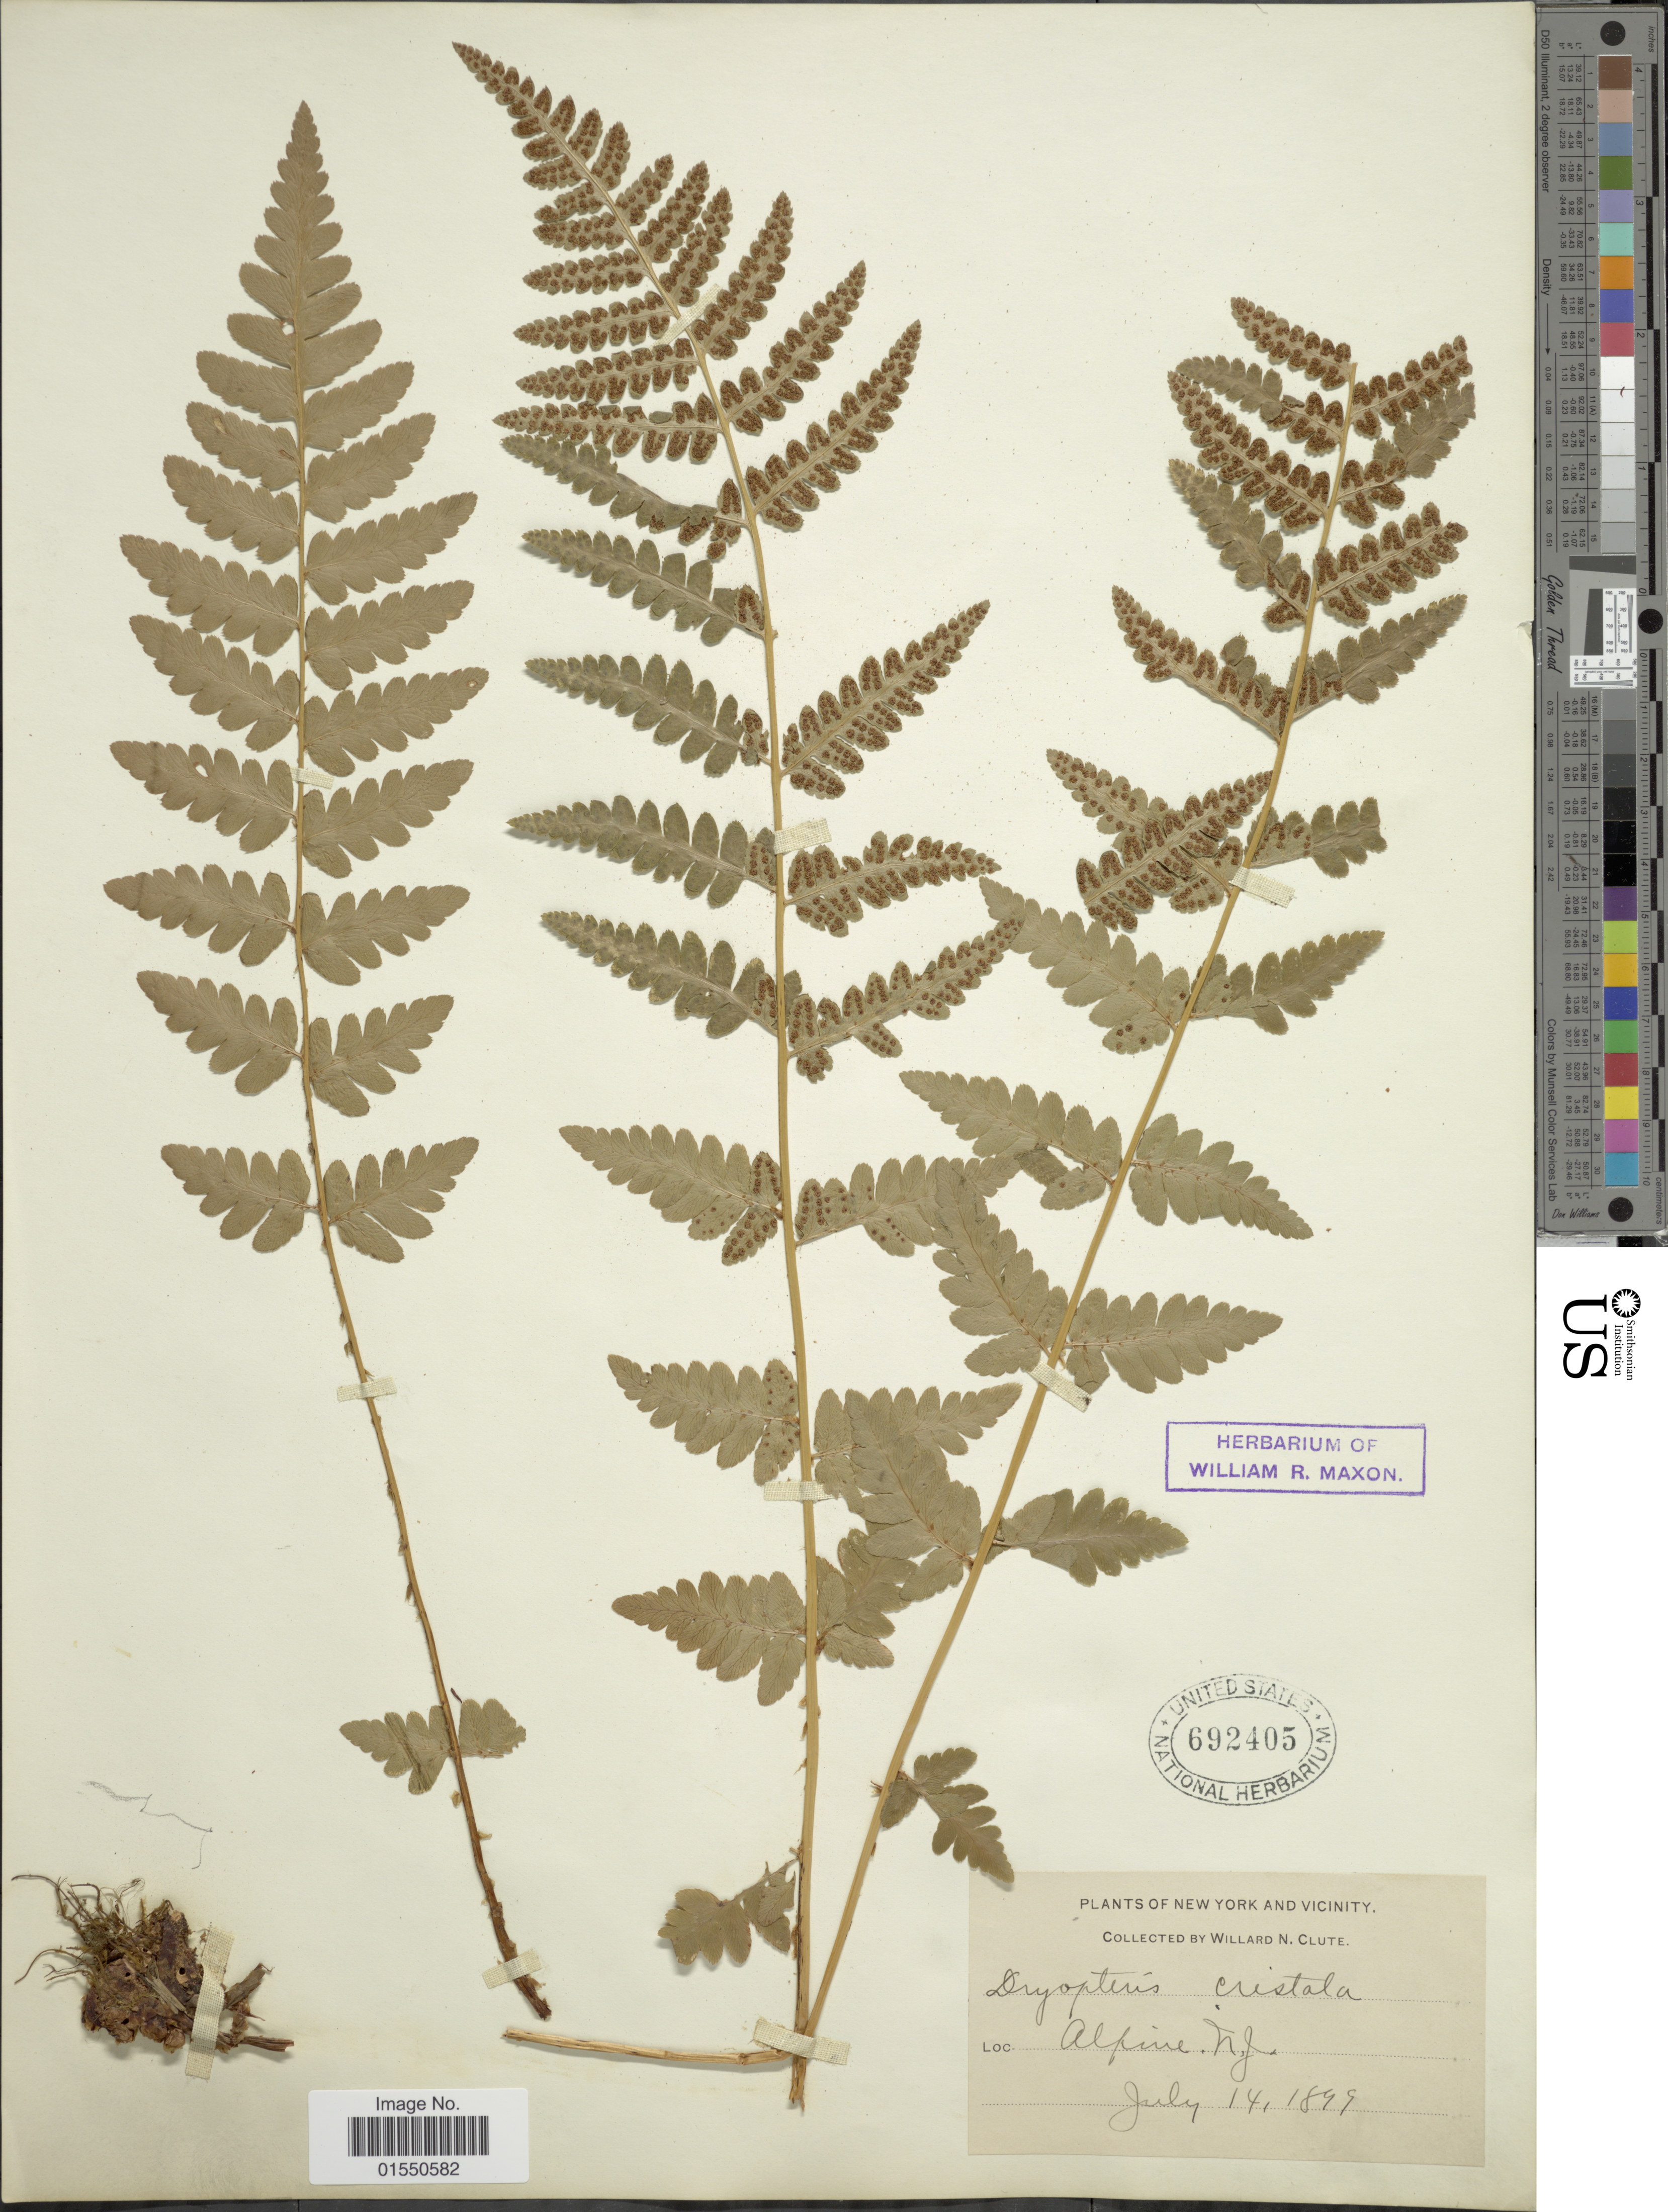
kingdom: Plantae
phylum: Tracheophyta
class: Polypodiopsida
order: Polypodiales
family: Dryopteridaceae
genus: Dryopteris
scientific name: Dryopteris cristata var. spinulosa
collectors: W. N. Clute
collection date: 1899-07-14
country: United States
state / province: New York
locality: New York and vicinity, Alpine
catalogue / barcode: US 692405